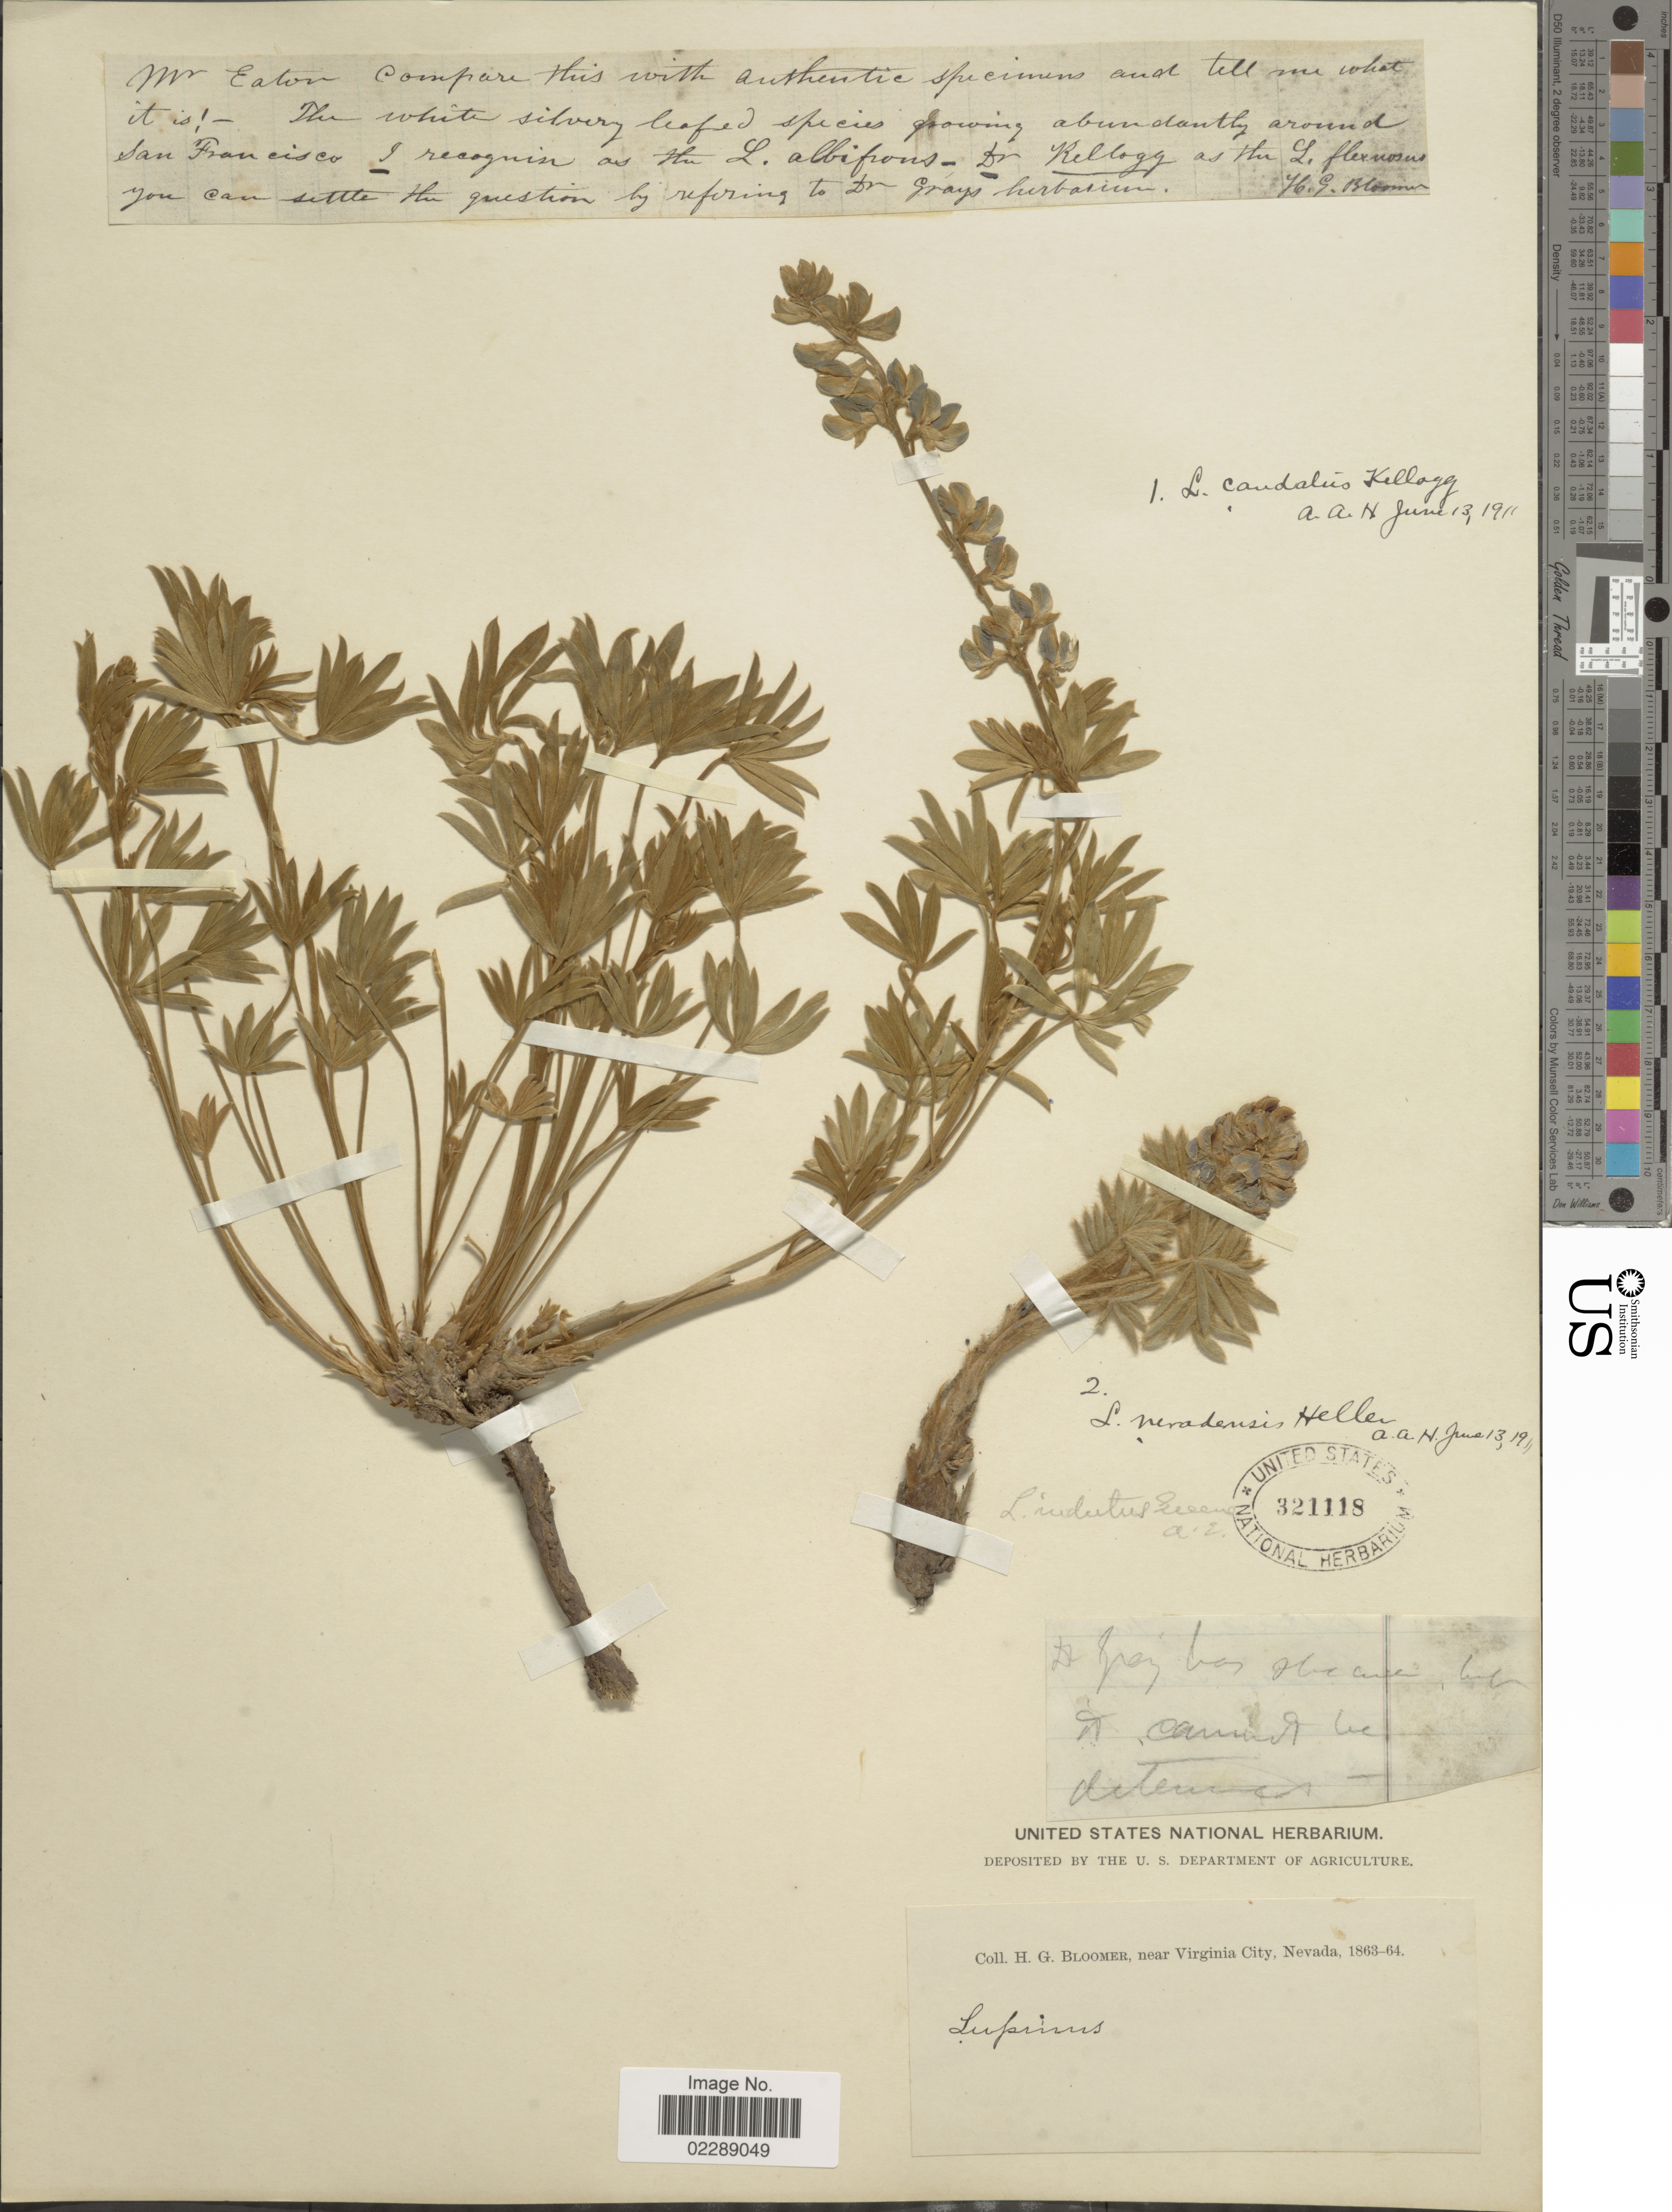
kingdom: Plantae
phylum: Tracheophyta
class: Magnoliopsida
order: Fabales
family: Fabaceae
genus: Lupinus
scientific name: Lupinus nevadensis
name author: A. Heller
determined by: Phillips, L. Ll.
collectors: H. Bloomer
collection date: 1863/1864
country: United States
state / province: Nevada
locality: Near Virginia City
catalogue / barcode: US 321118